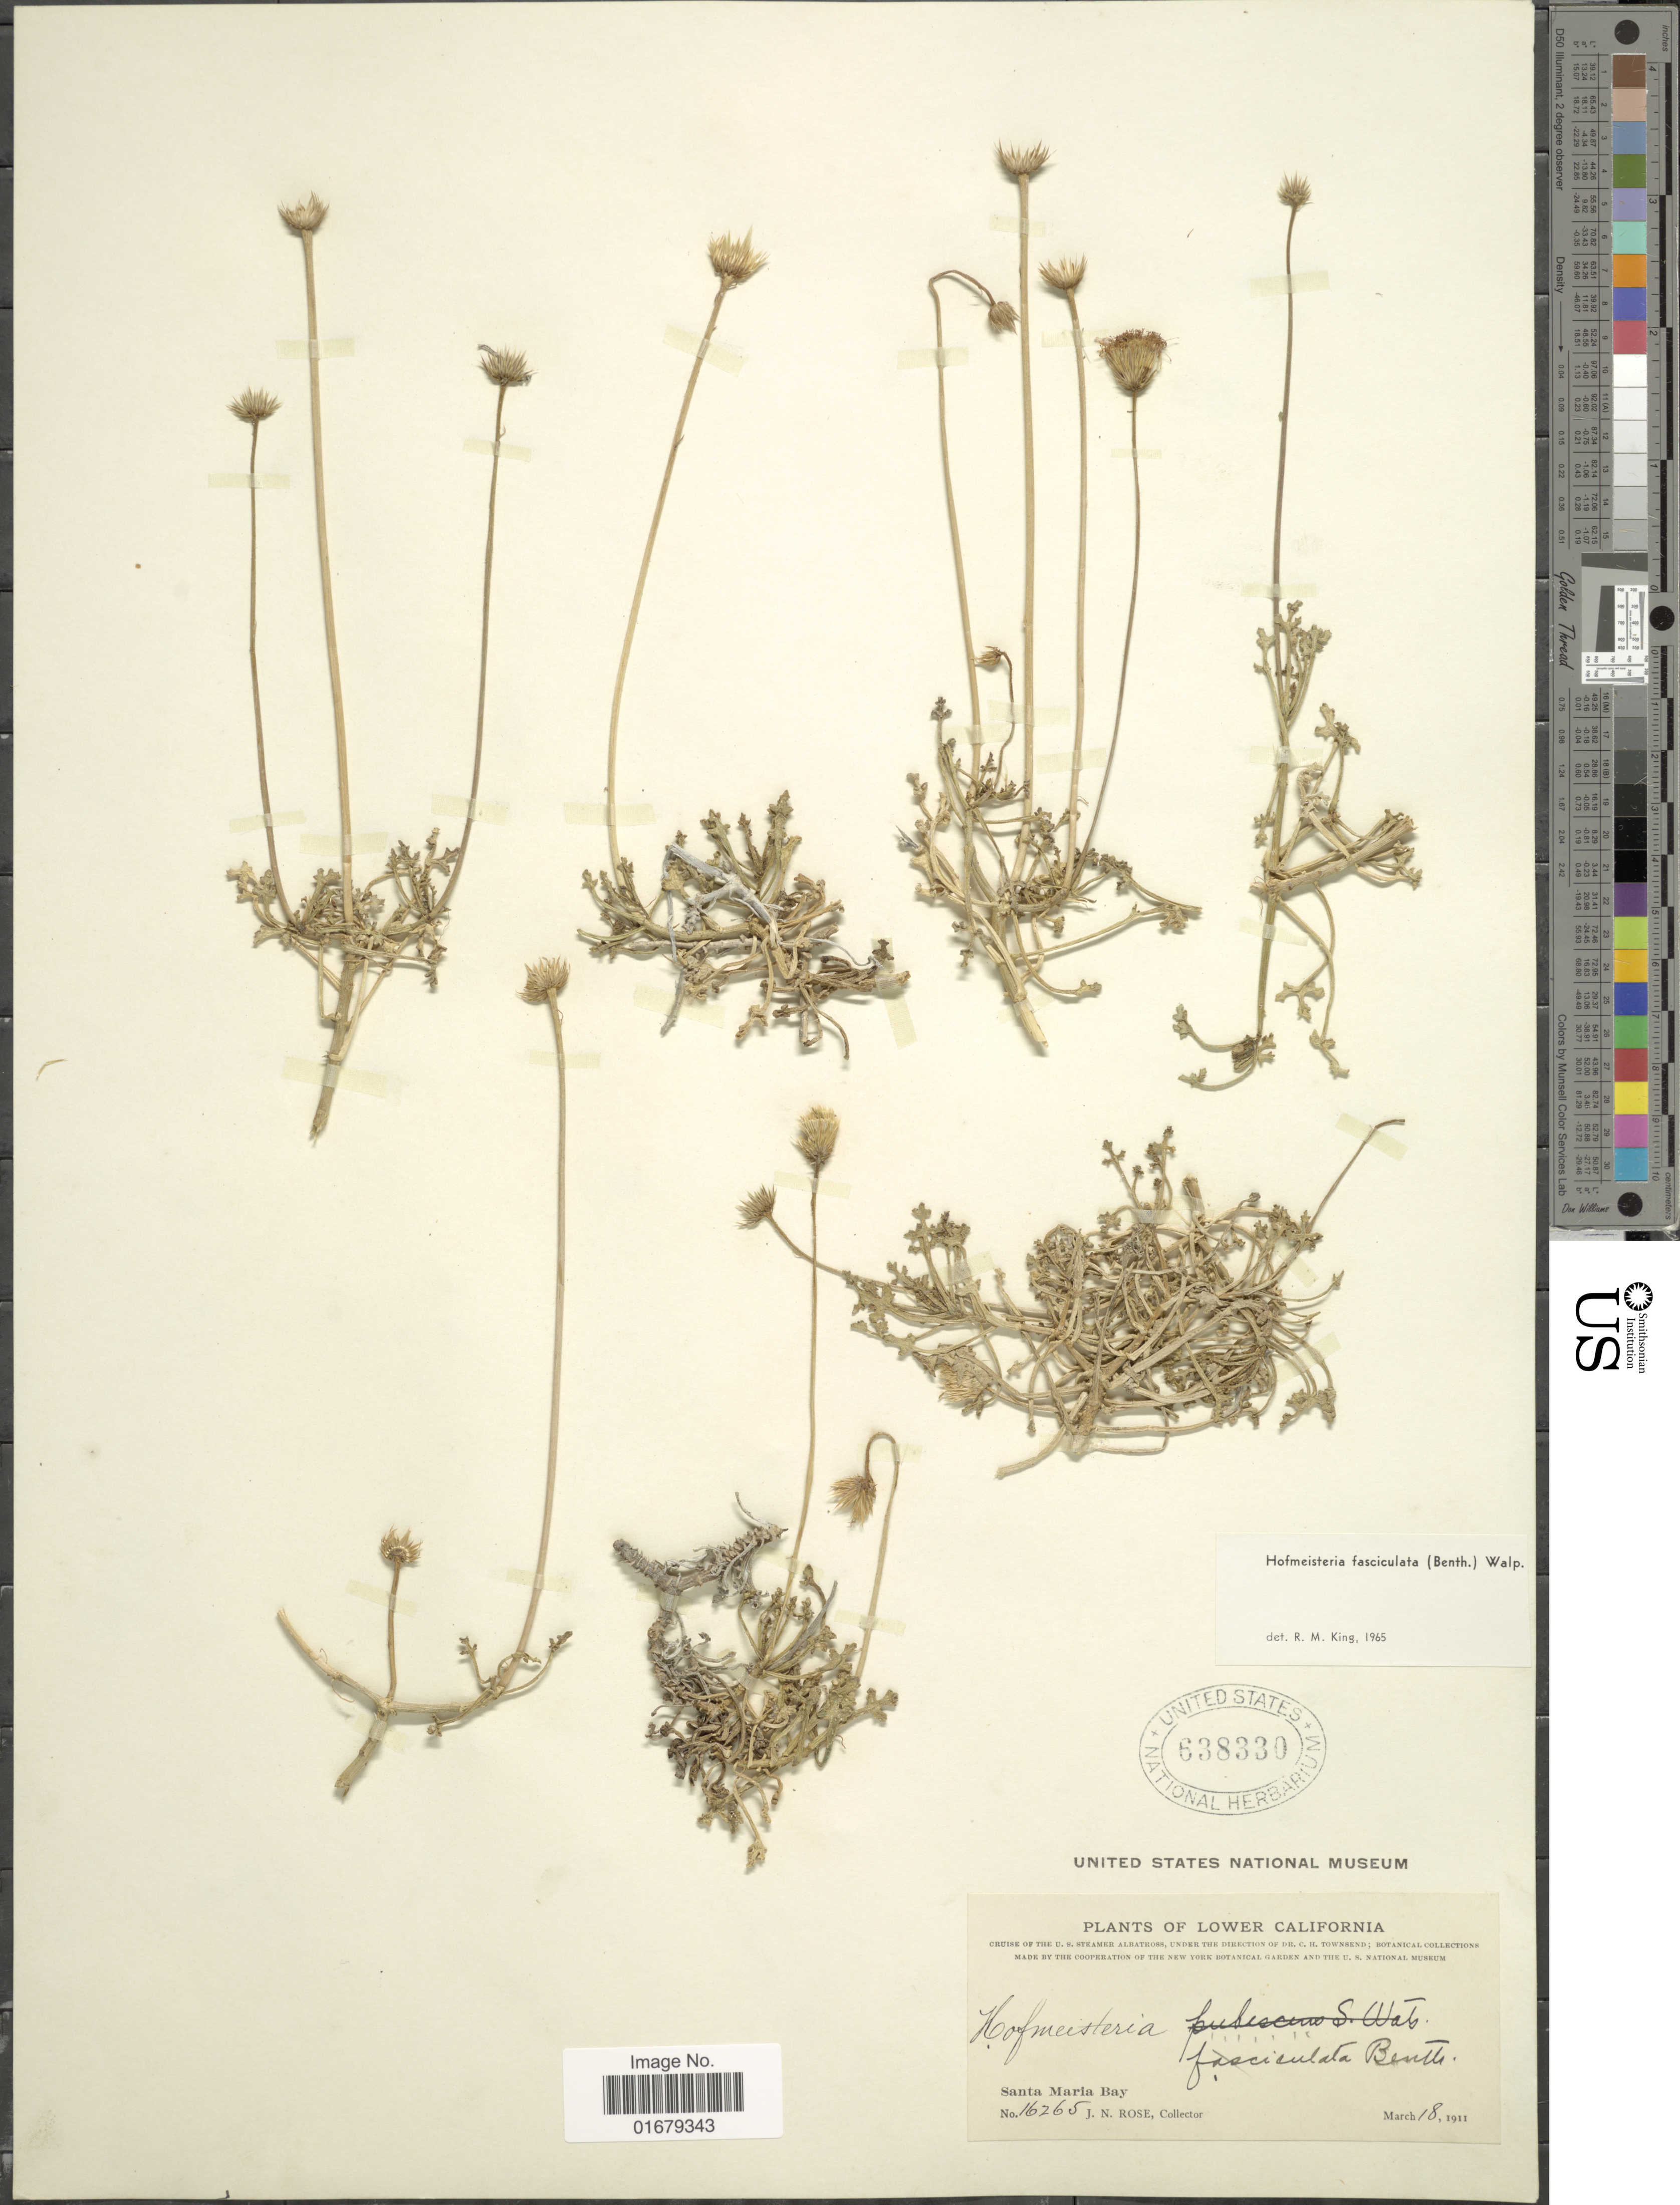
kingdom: Plantae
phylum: Tracheophyta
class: Magnoliopsida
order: Asterales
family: Asteraceae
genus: Hofmeisteria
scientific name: Hofmeisteria fasciculata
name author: (Benth.) Walp.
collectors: J. N. Rose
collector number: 16265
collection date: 1911-03-18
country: Mexico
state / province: Baja California Sur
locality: Lower California, Santa Maria Bay.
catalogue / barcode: US 638330